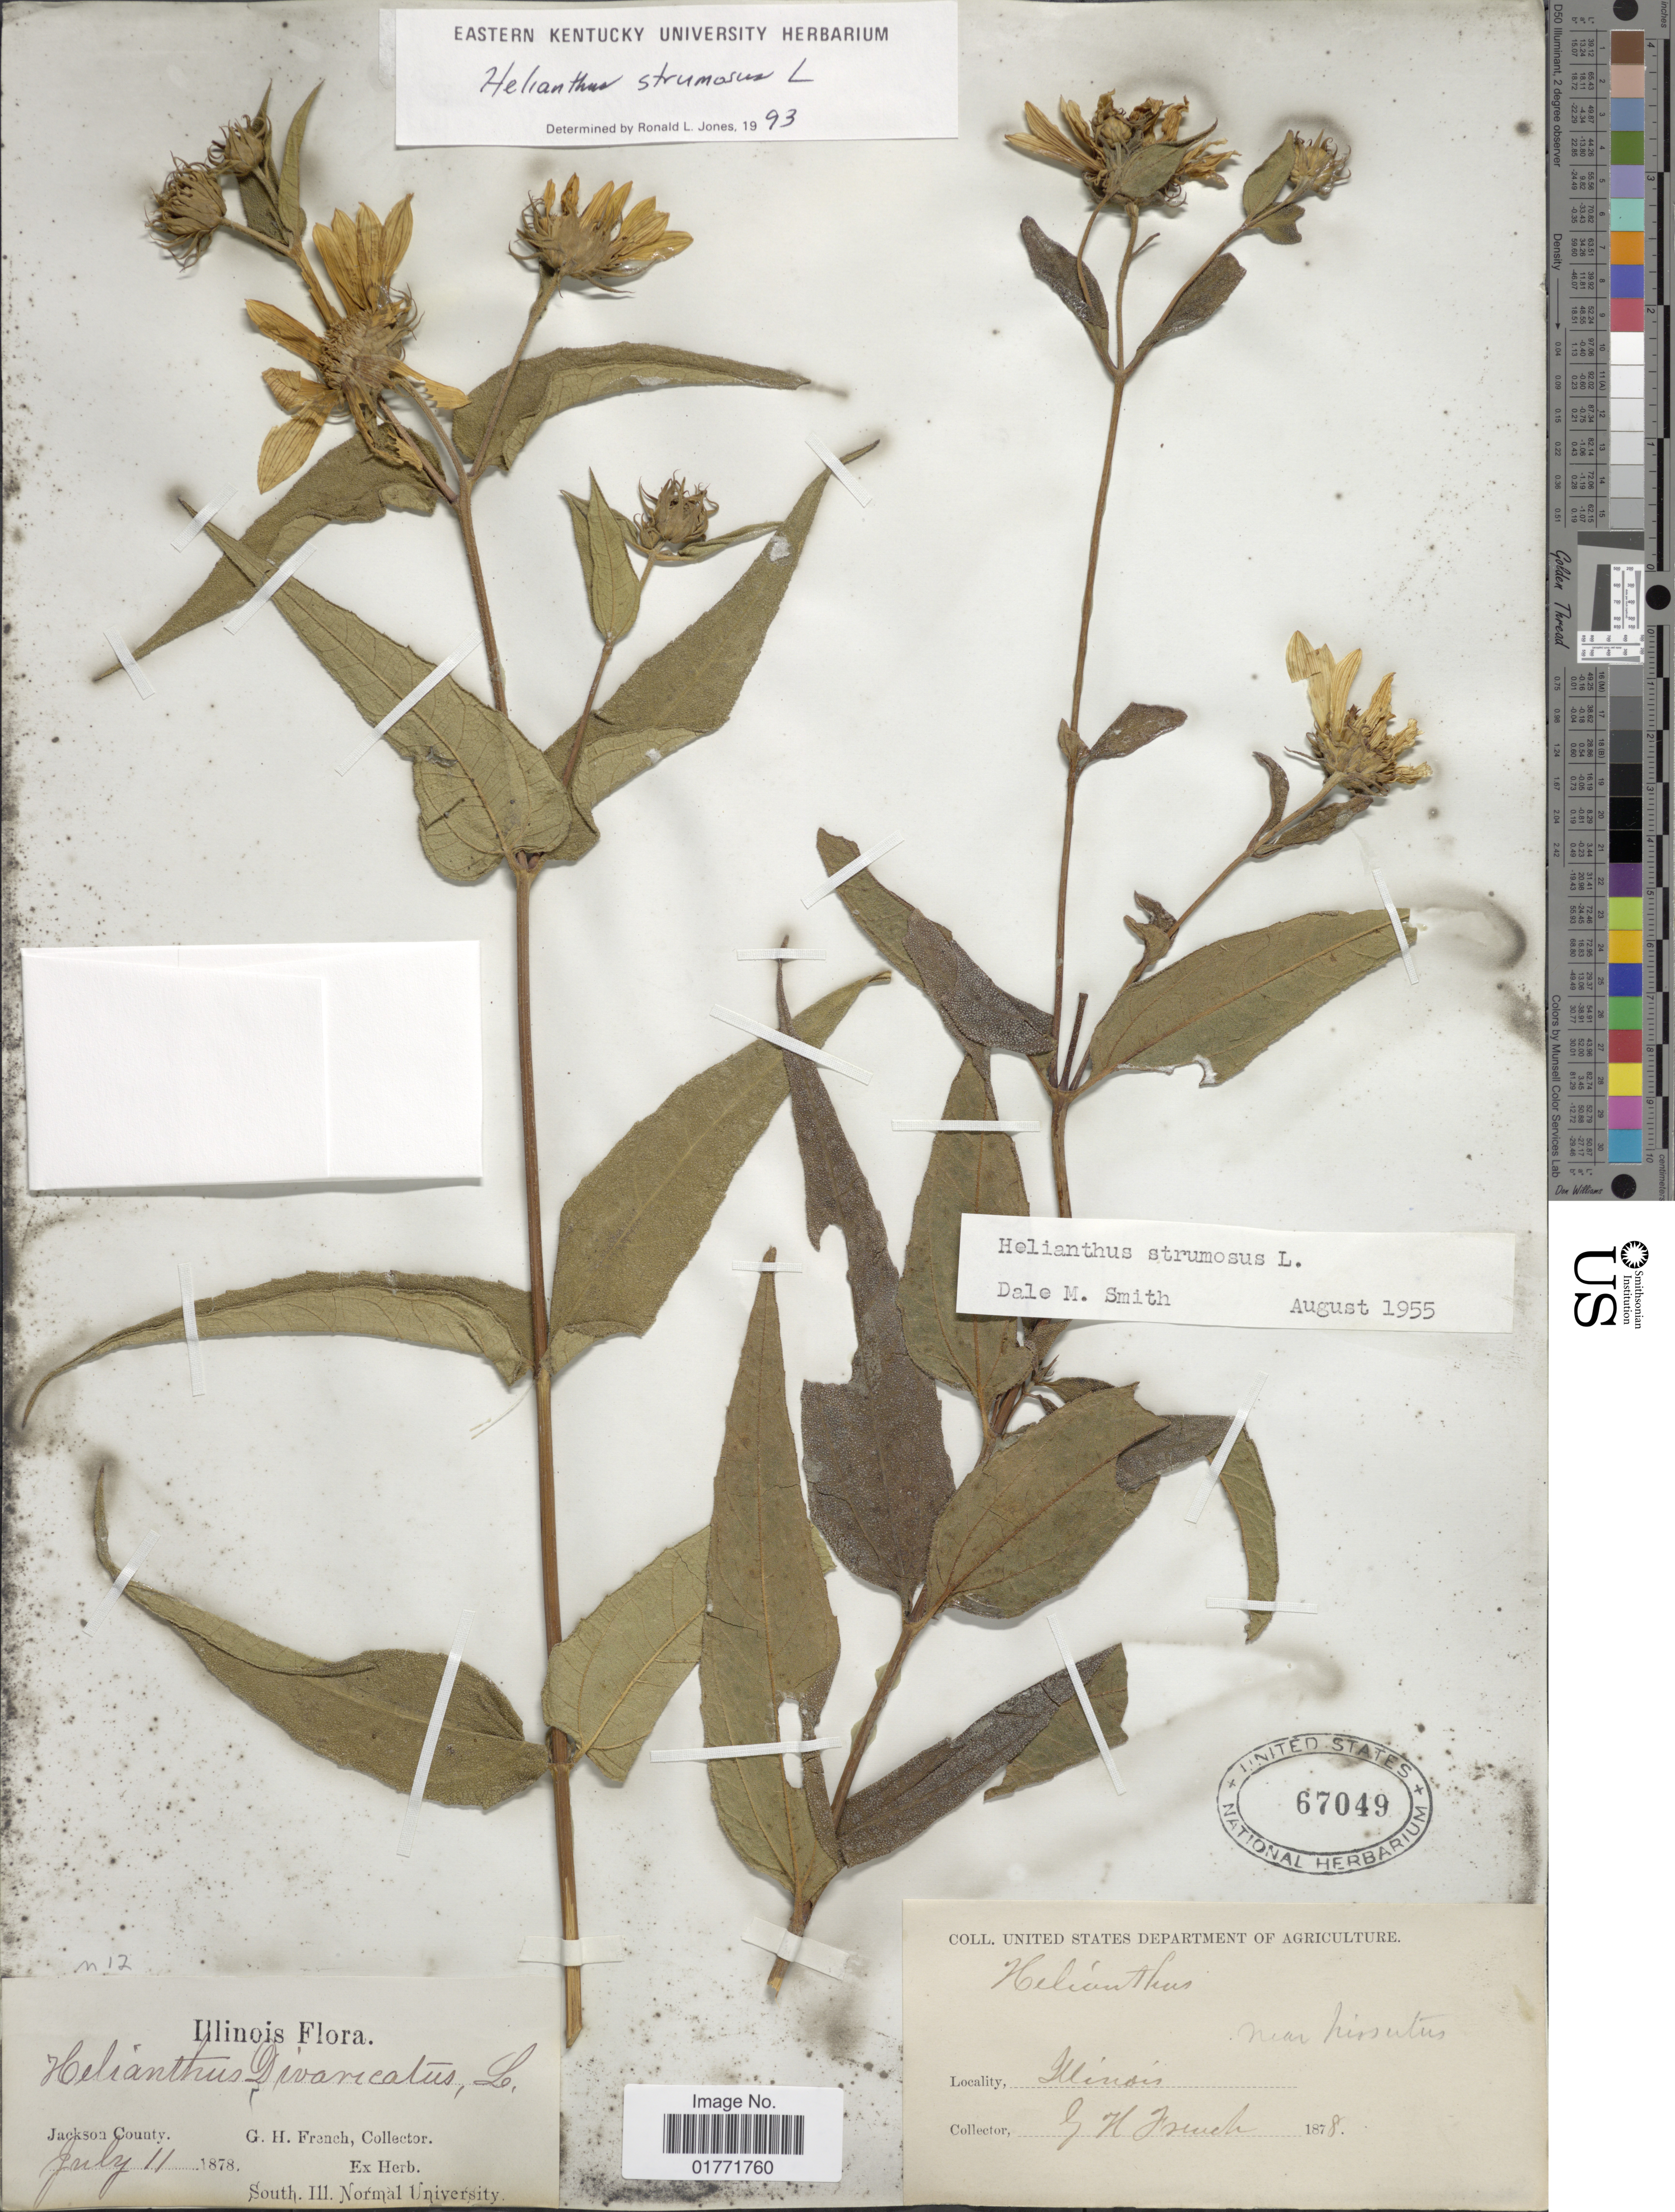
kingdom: Plantae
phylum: Tracheophyta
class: Magnoliopsida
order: Asterales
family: Asteraceae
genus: Helianthus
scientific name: Helianthus strumosus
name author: L.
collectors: G. H. French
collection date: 1878-07-11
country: United States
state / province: Illinois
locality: Jackson County.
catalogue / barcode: US 67049